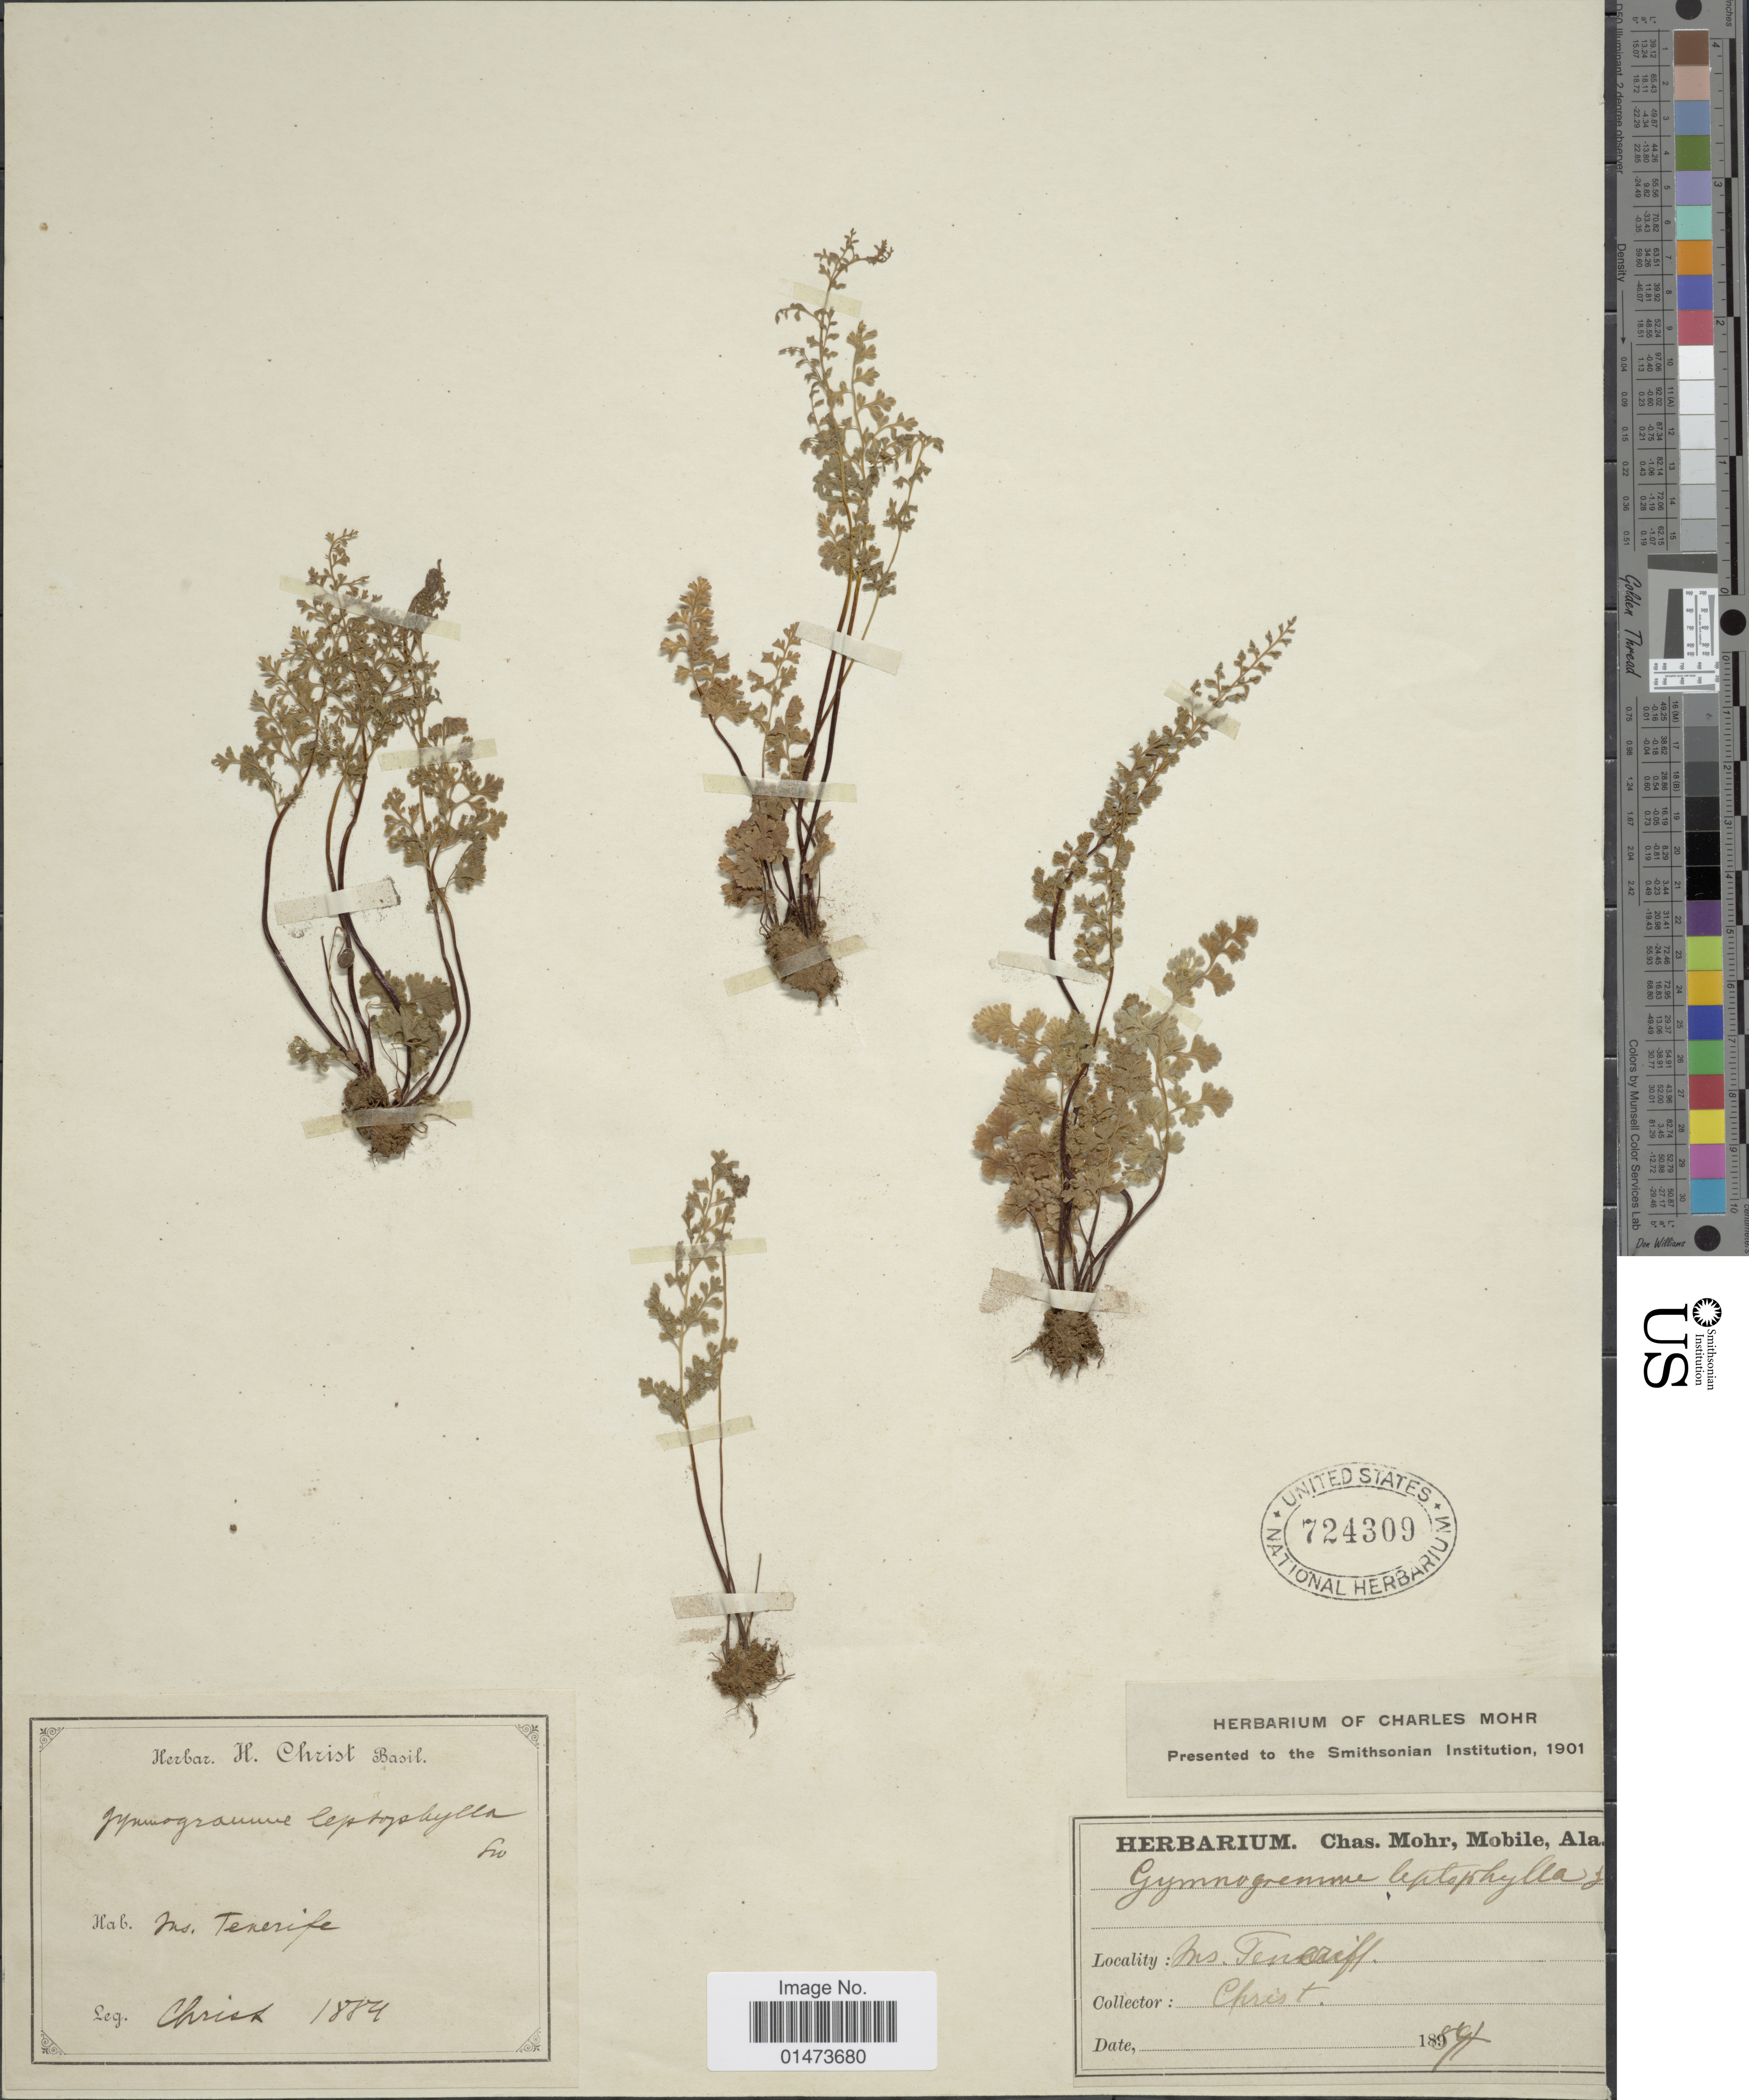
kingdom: Plantae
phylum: Tracheophyta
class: Polypodiopsida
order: Polypodiales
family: Pteridaceae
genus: Anogramma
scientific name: Anogramma leptophylla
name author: (L.) Link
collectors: Christ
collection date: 1889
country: Spain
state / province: Canarias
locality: Ms. Tenerife.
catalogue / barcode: US 724309